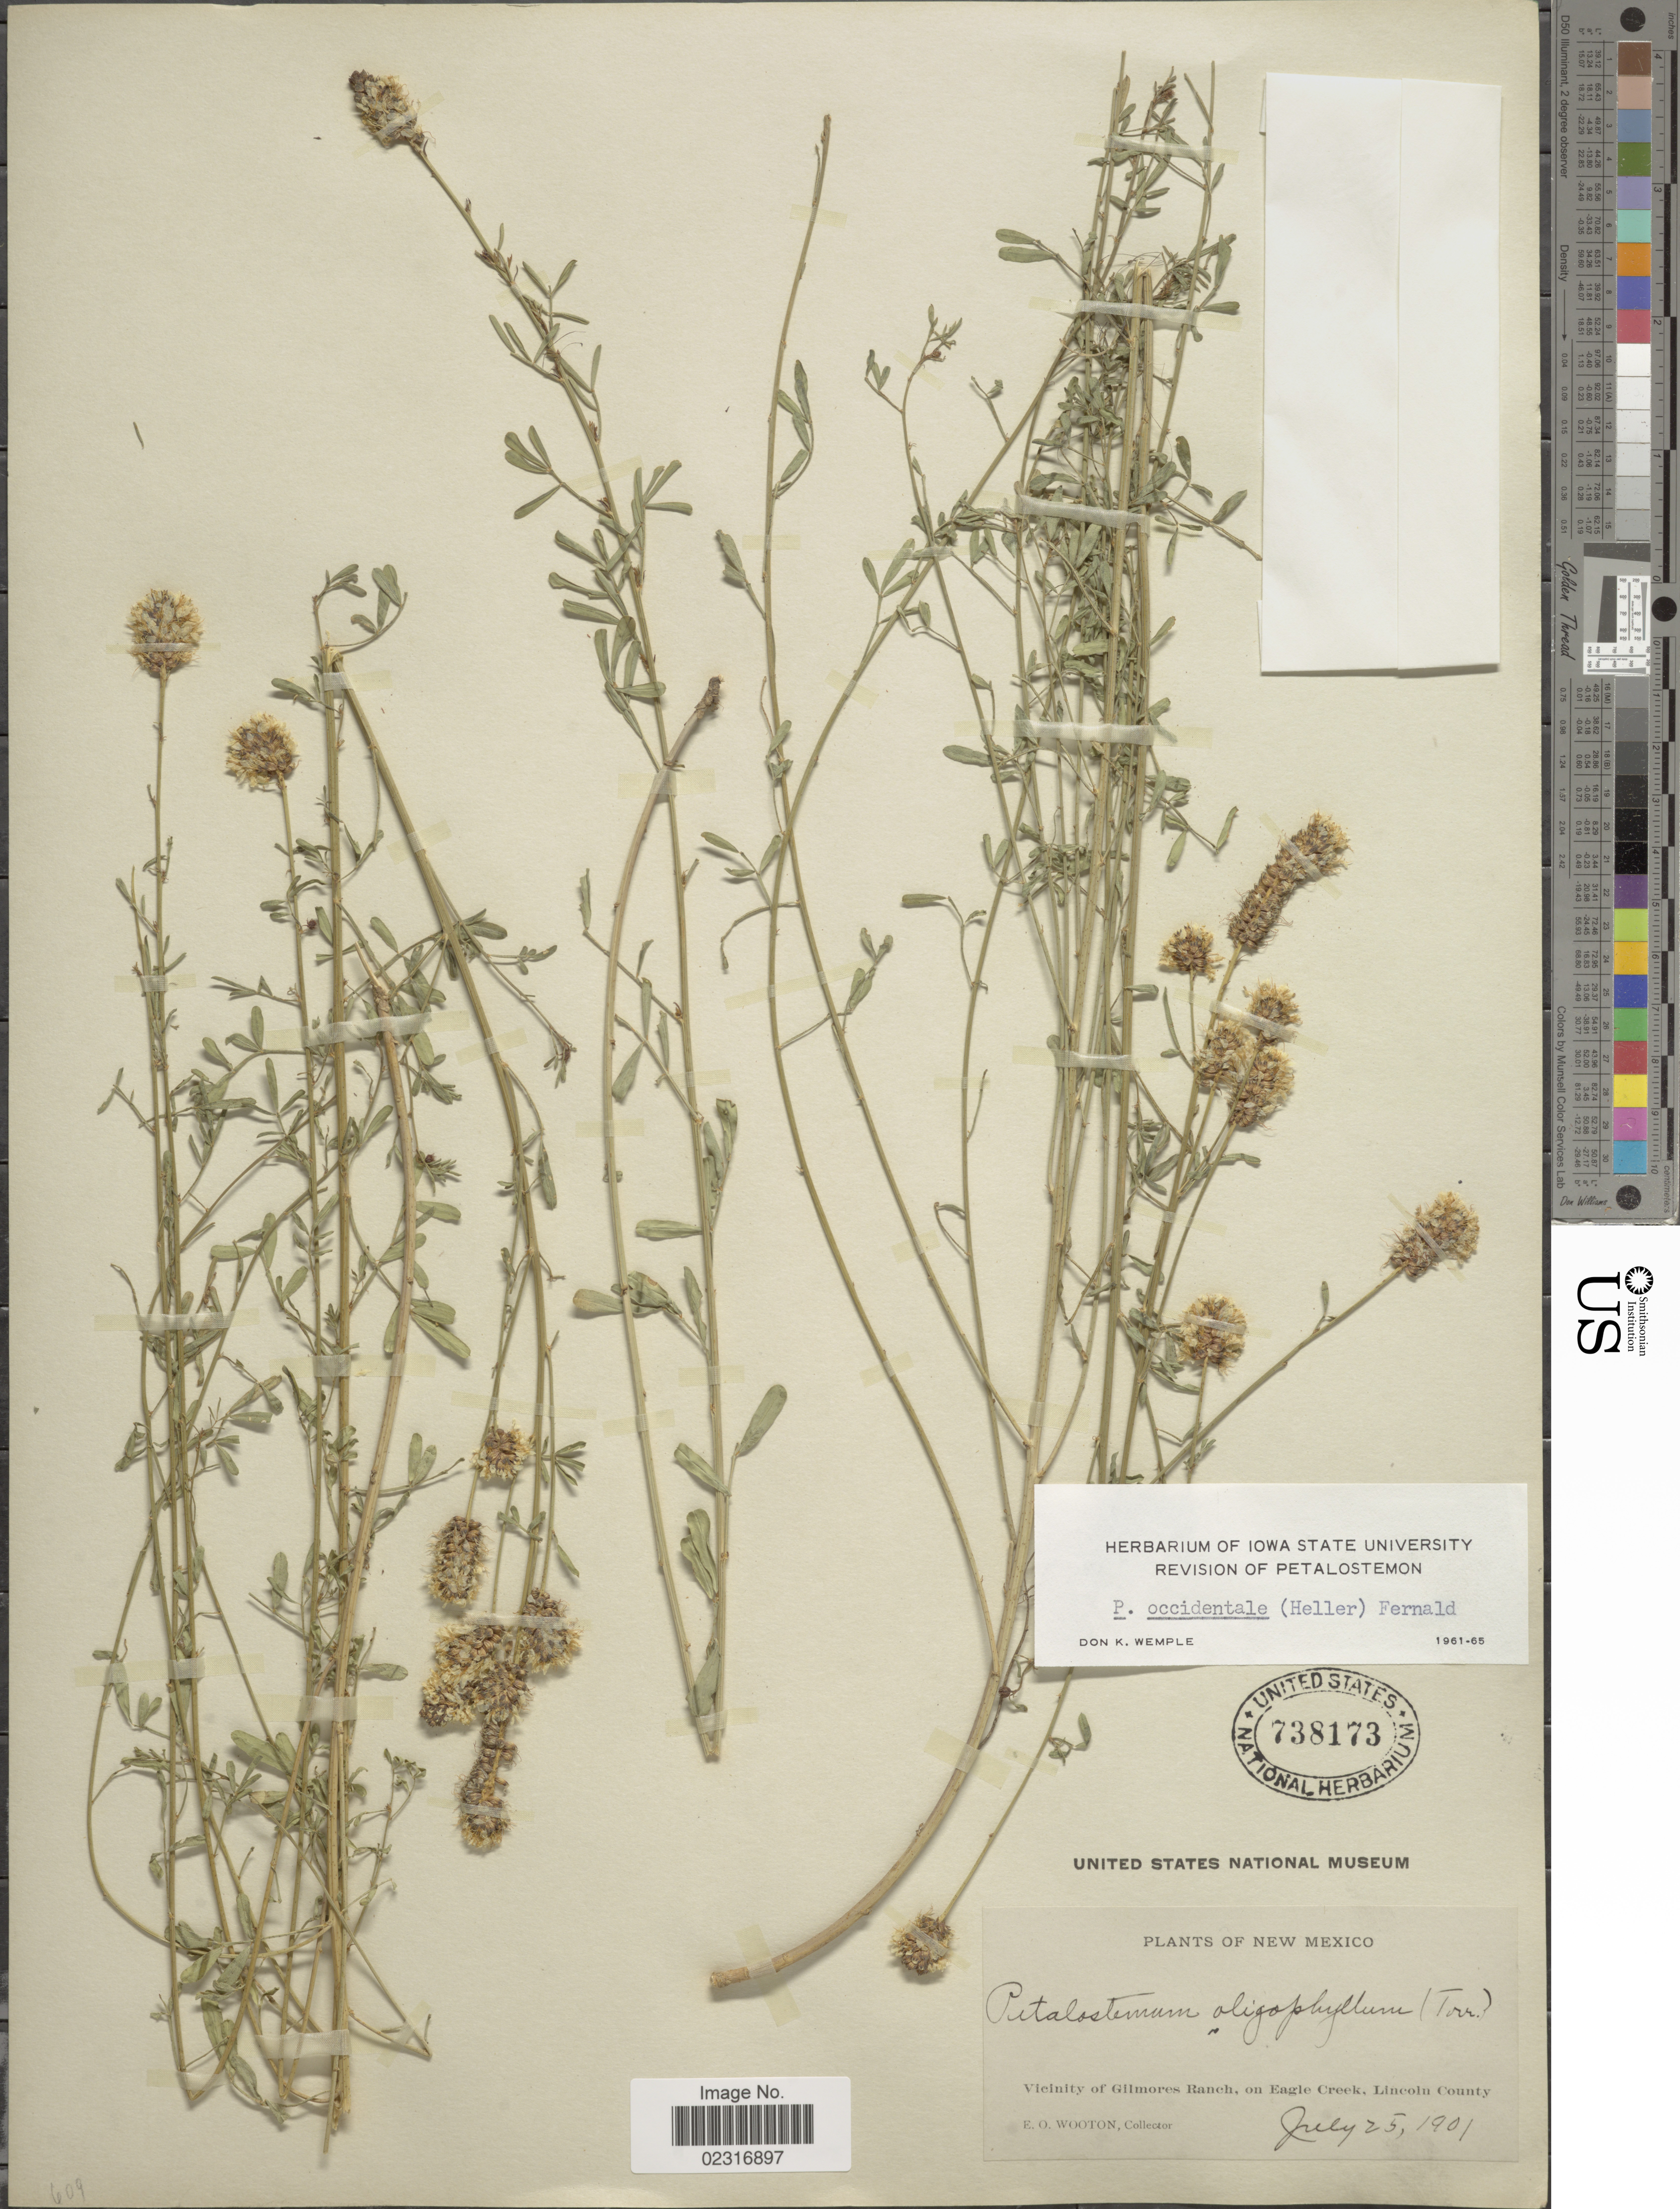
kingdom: Plantae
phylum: Tracheophyta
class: Magnoliopsida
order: Fabales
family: Fabaceae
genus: Dalea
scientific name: Dalea candida var. oligophylla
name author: (Torr) Shinners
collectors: E. O. Wooton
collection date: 1901-07-25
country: United States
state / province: New Mexico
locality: Vicinity of Gilmores Ranch, on Eagle Creek, Lincoln County.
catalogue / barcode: US 738173